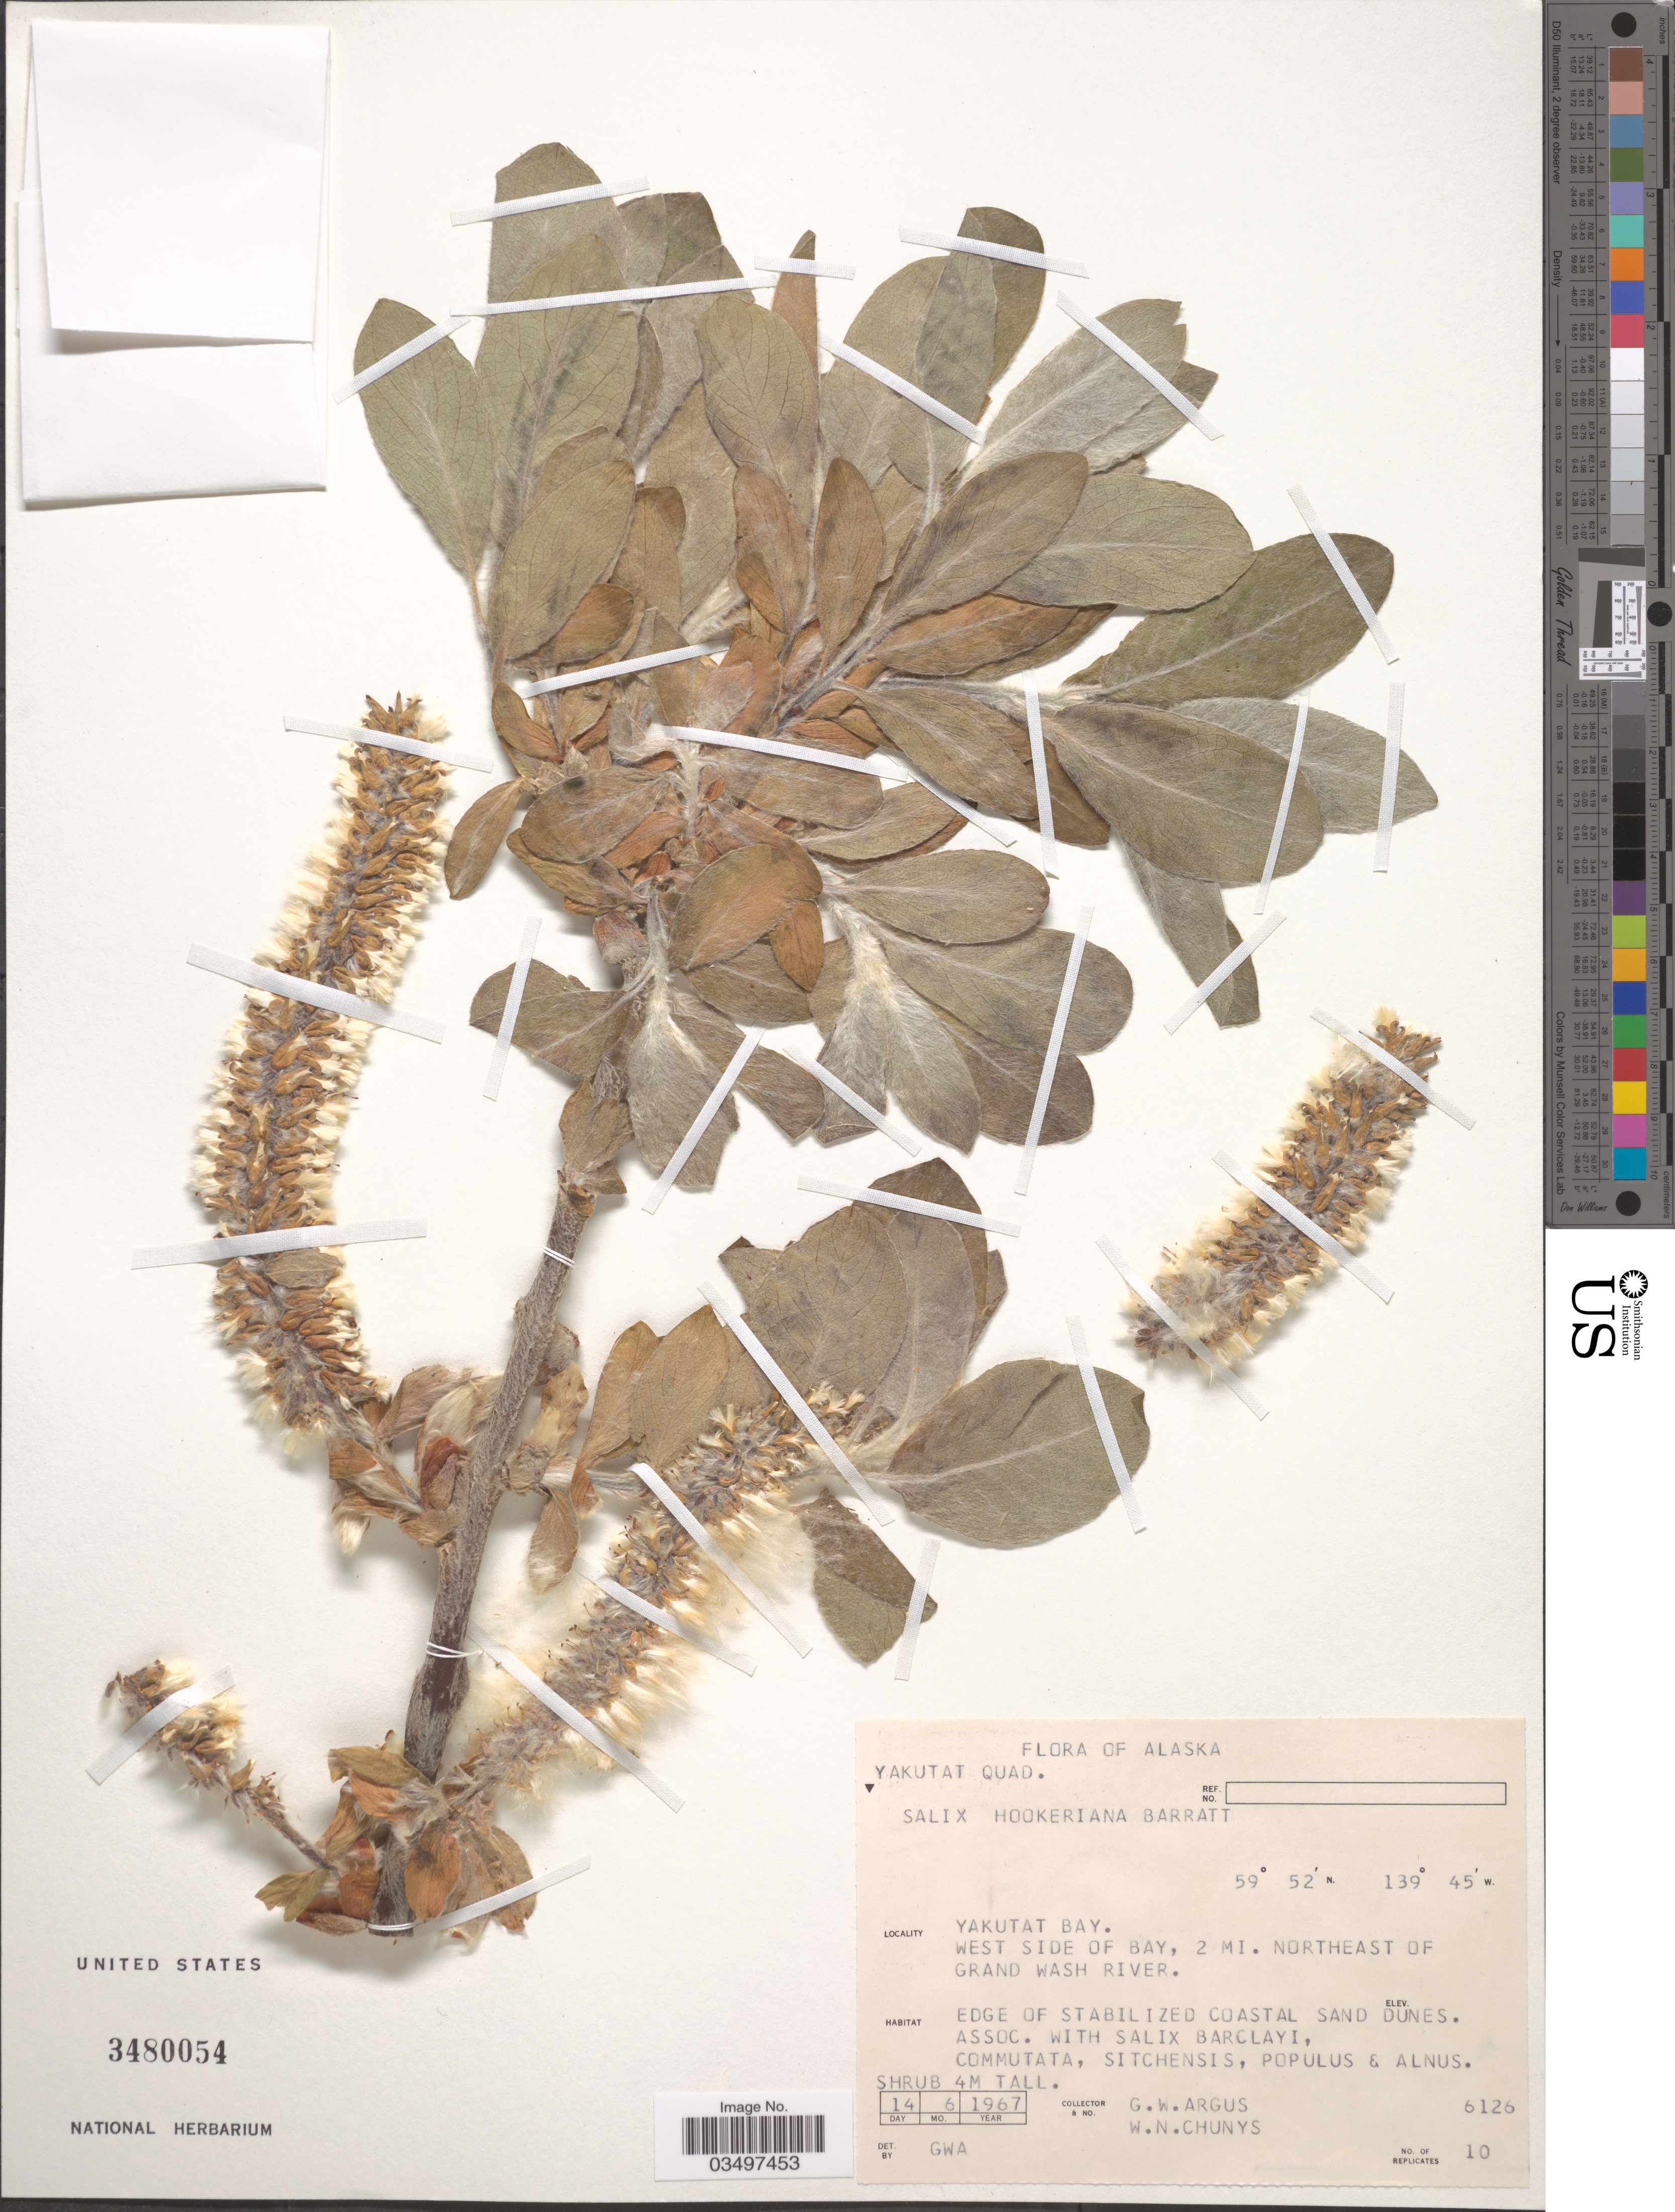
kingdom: Plantae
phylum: Tracheophyta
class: Magnoliopsida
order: Malpighiales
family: Salicaceae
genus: Salix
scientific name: Salix hookeriana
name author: Barratt ex Hook.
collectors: G. W. Argus & W. Chunys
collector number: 6126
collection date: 1967-06-14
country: United States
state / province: Alaska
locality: Yakutat Bay. West side of Bay, 2 mi. northeast of Grand Wash River.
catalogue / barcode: US 3480054